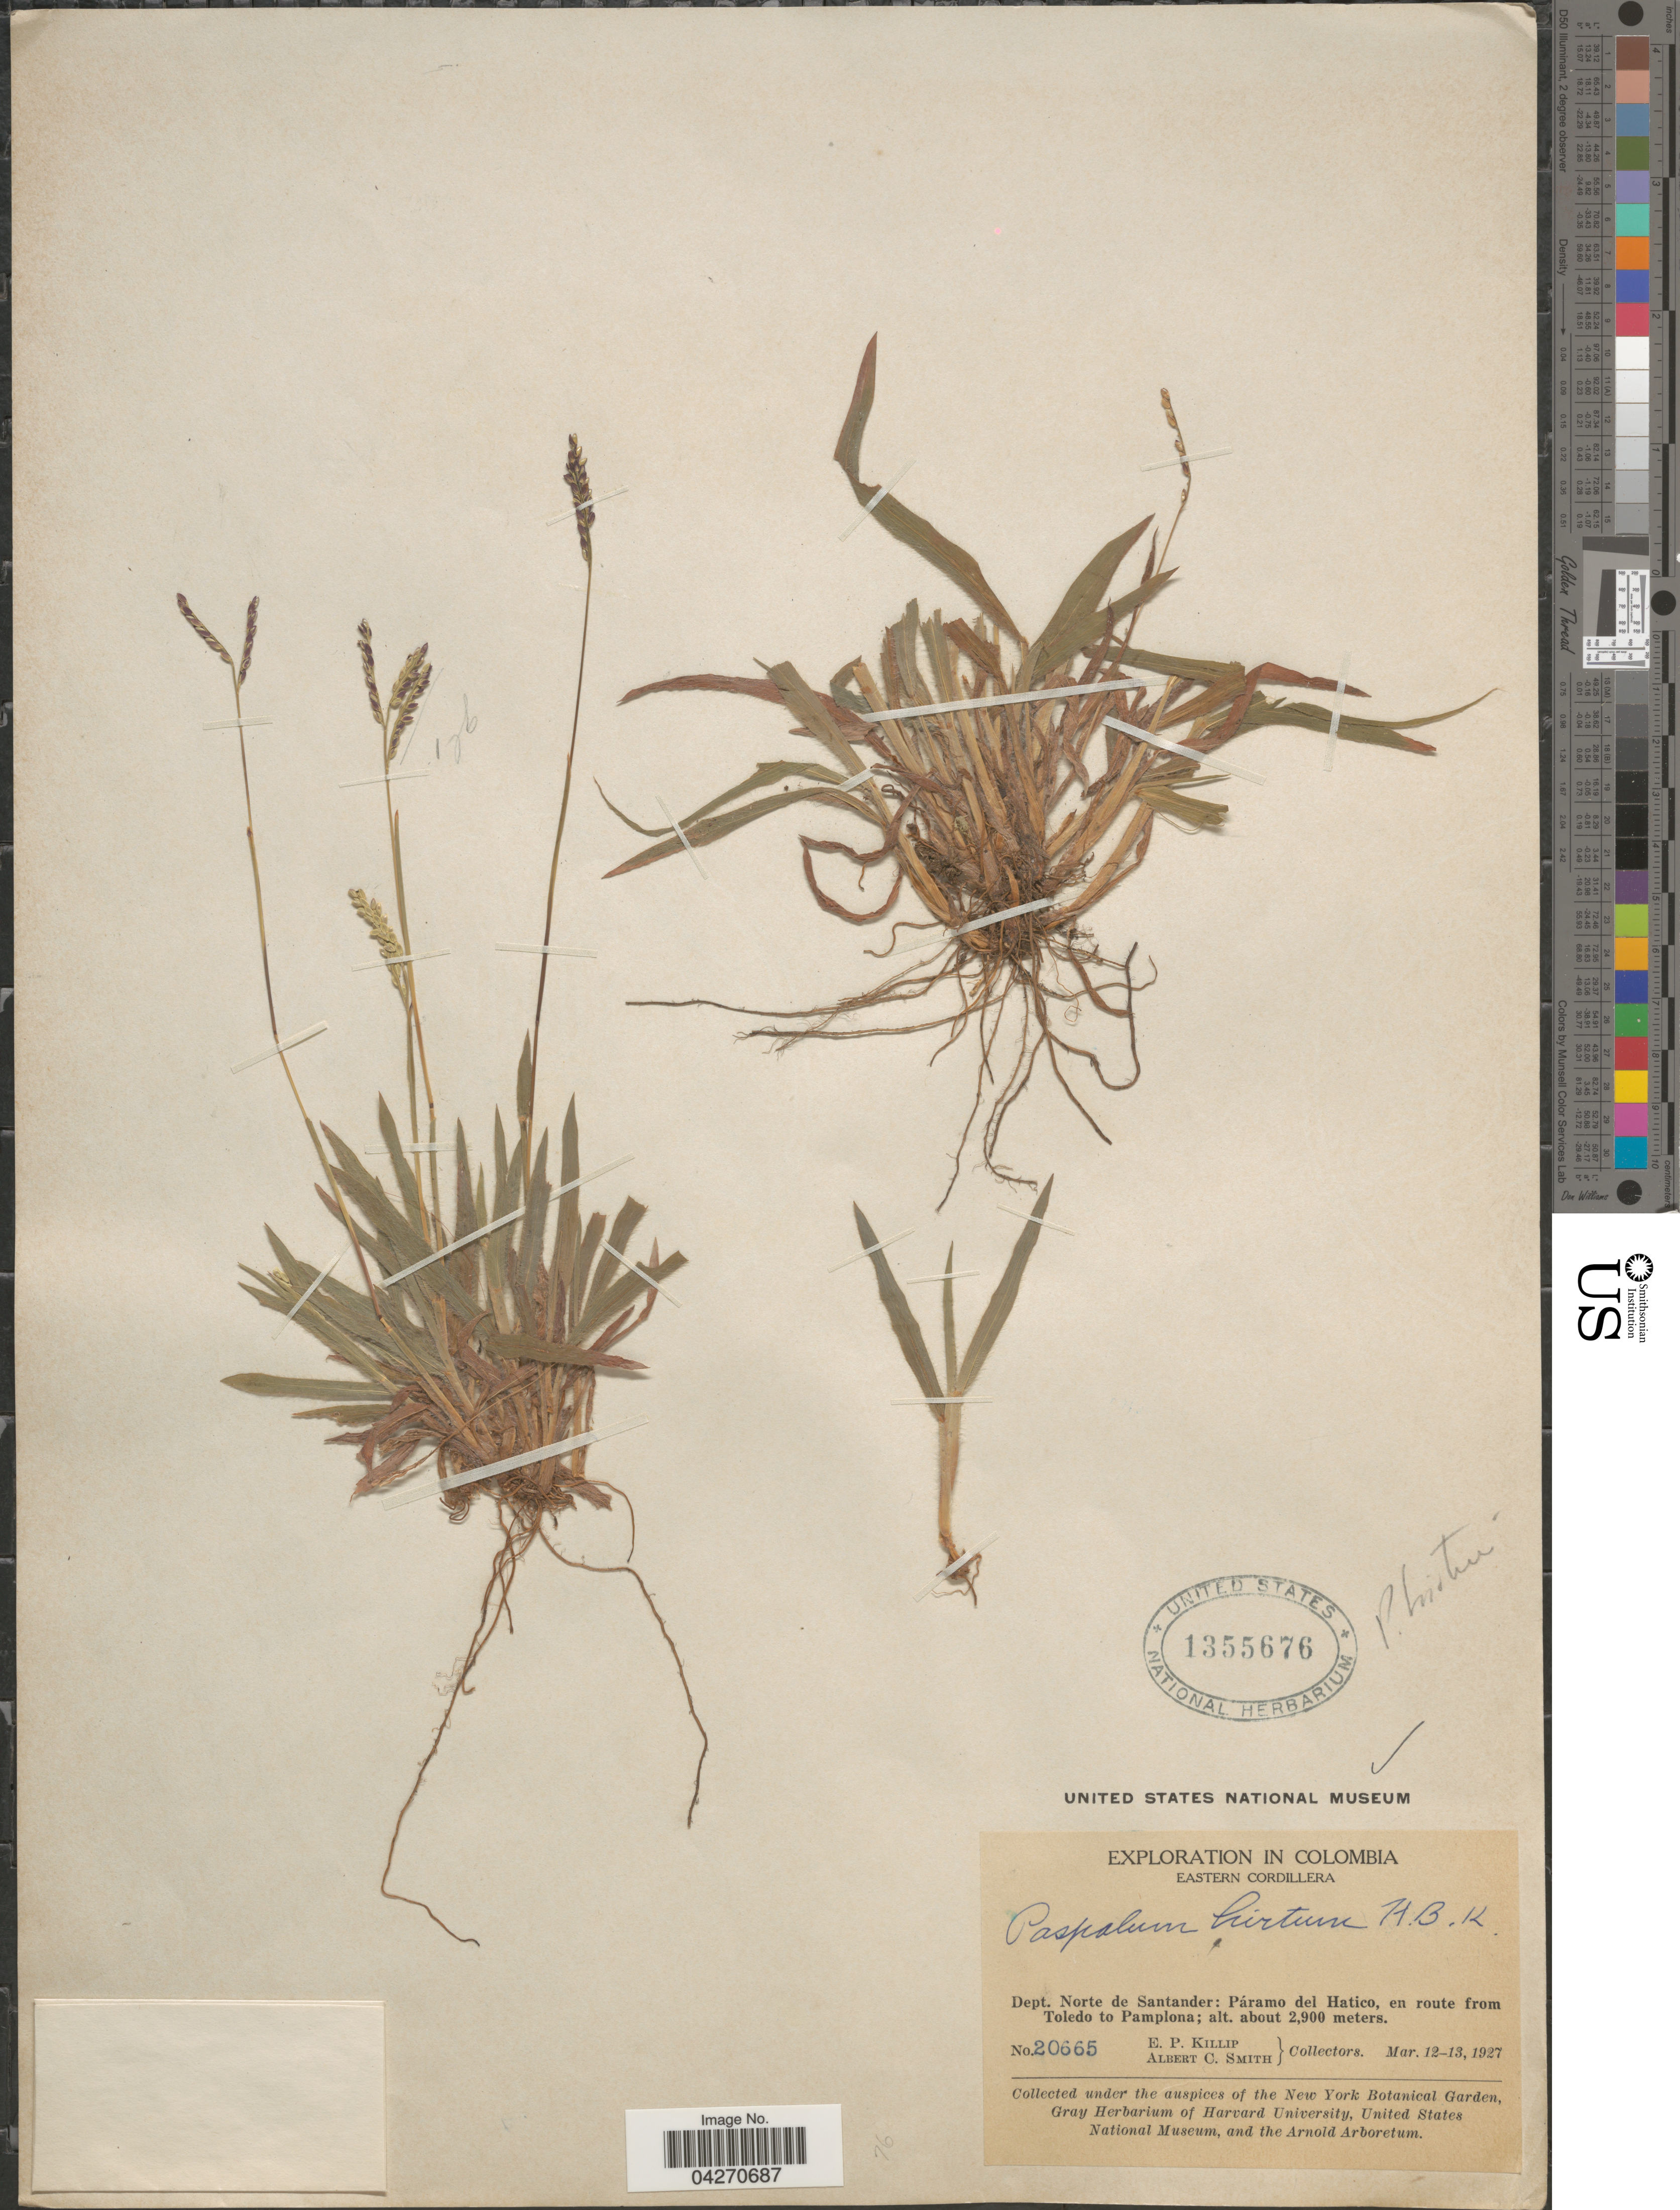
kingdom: Plantae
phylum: Tracheophyta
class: Liliopsida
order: Poales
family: Poaceae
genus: Paspalum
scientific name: Paspalum hirtum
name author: Kunth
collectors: E. P. Killip & A. C. Smith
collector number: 20665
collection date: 1927-03-12/1927-03-13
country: Colombia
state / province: Norte de Santander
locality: Exploration In Colombia. Eastern Cordillera. Dept. Norte de Santander: Páramo del Hatico, en route from Toledo to Pamplona.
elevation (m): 2900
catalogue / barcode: US 1355676